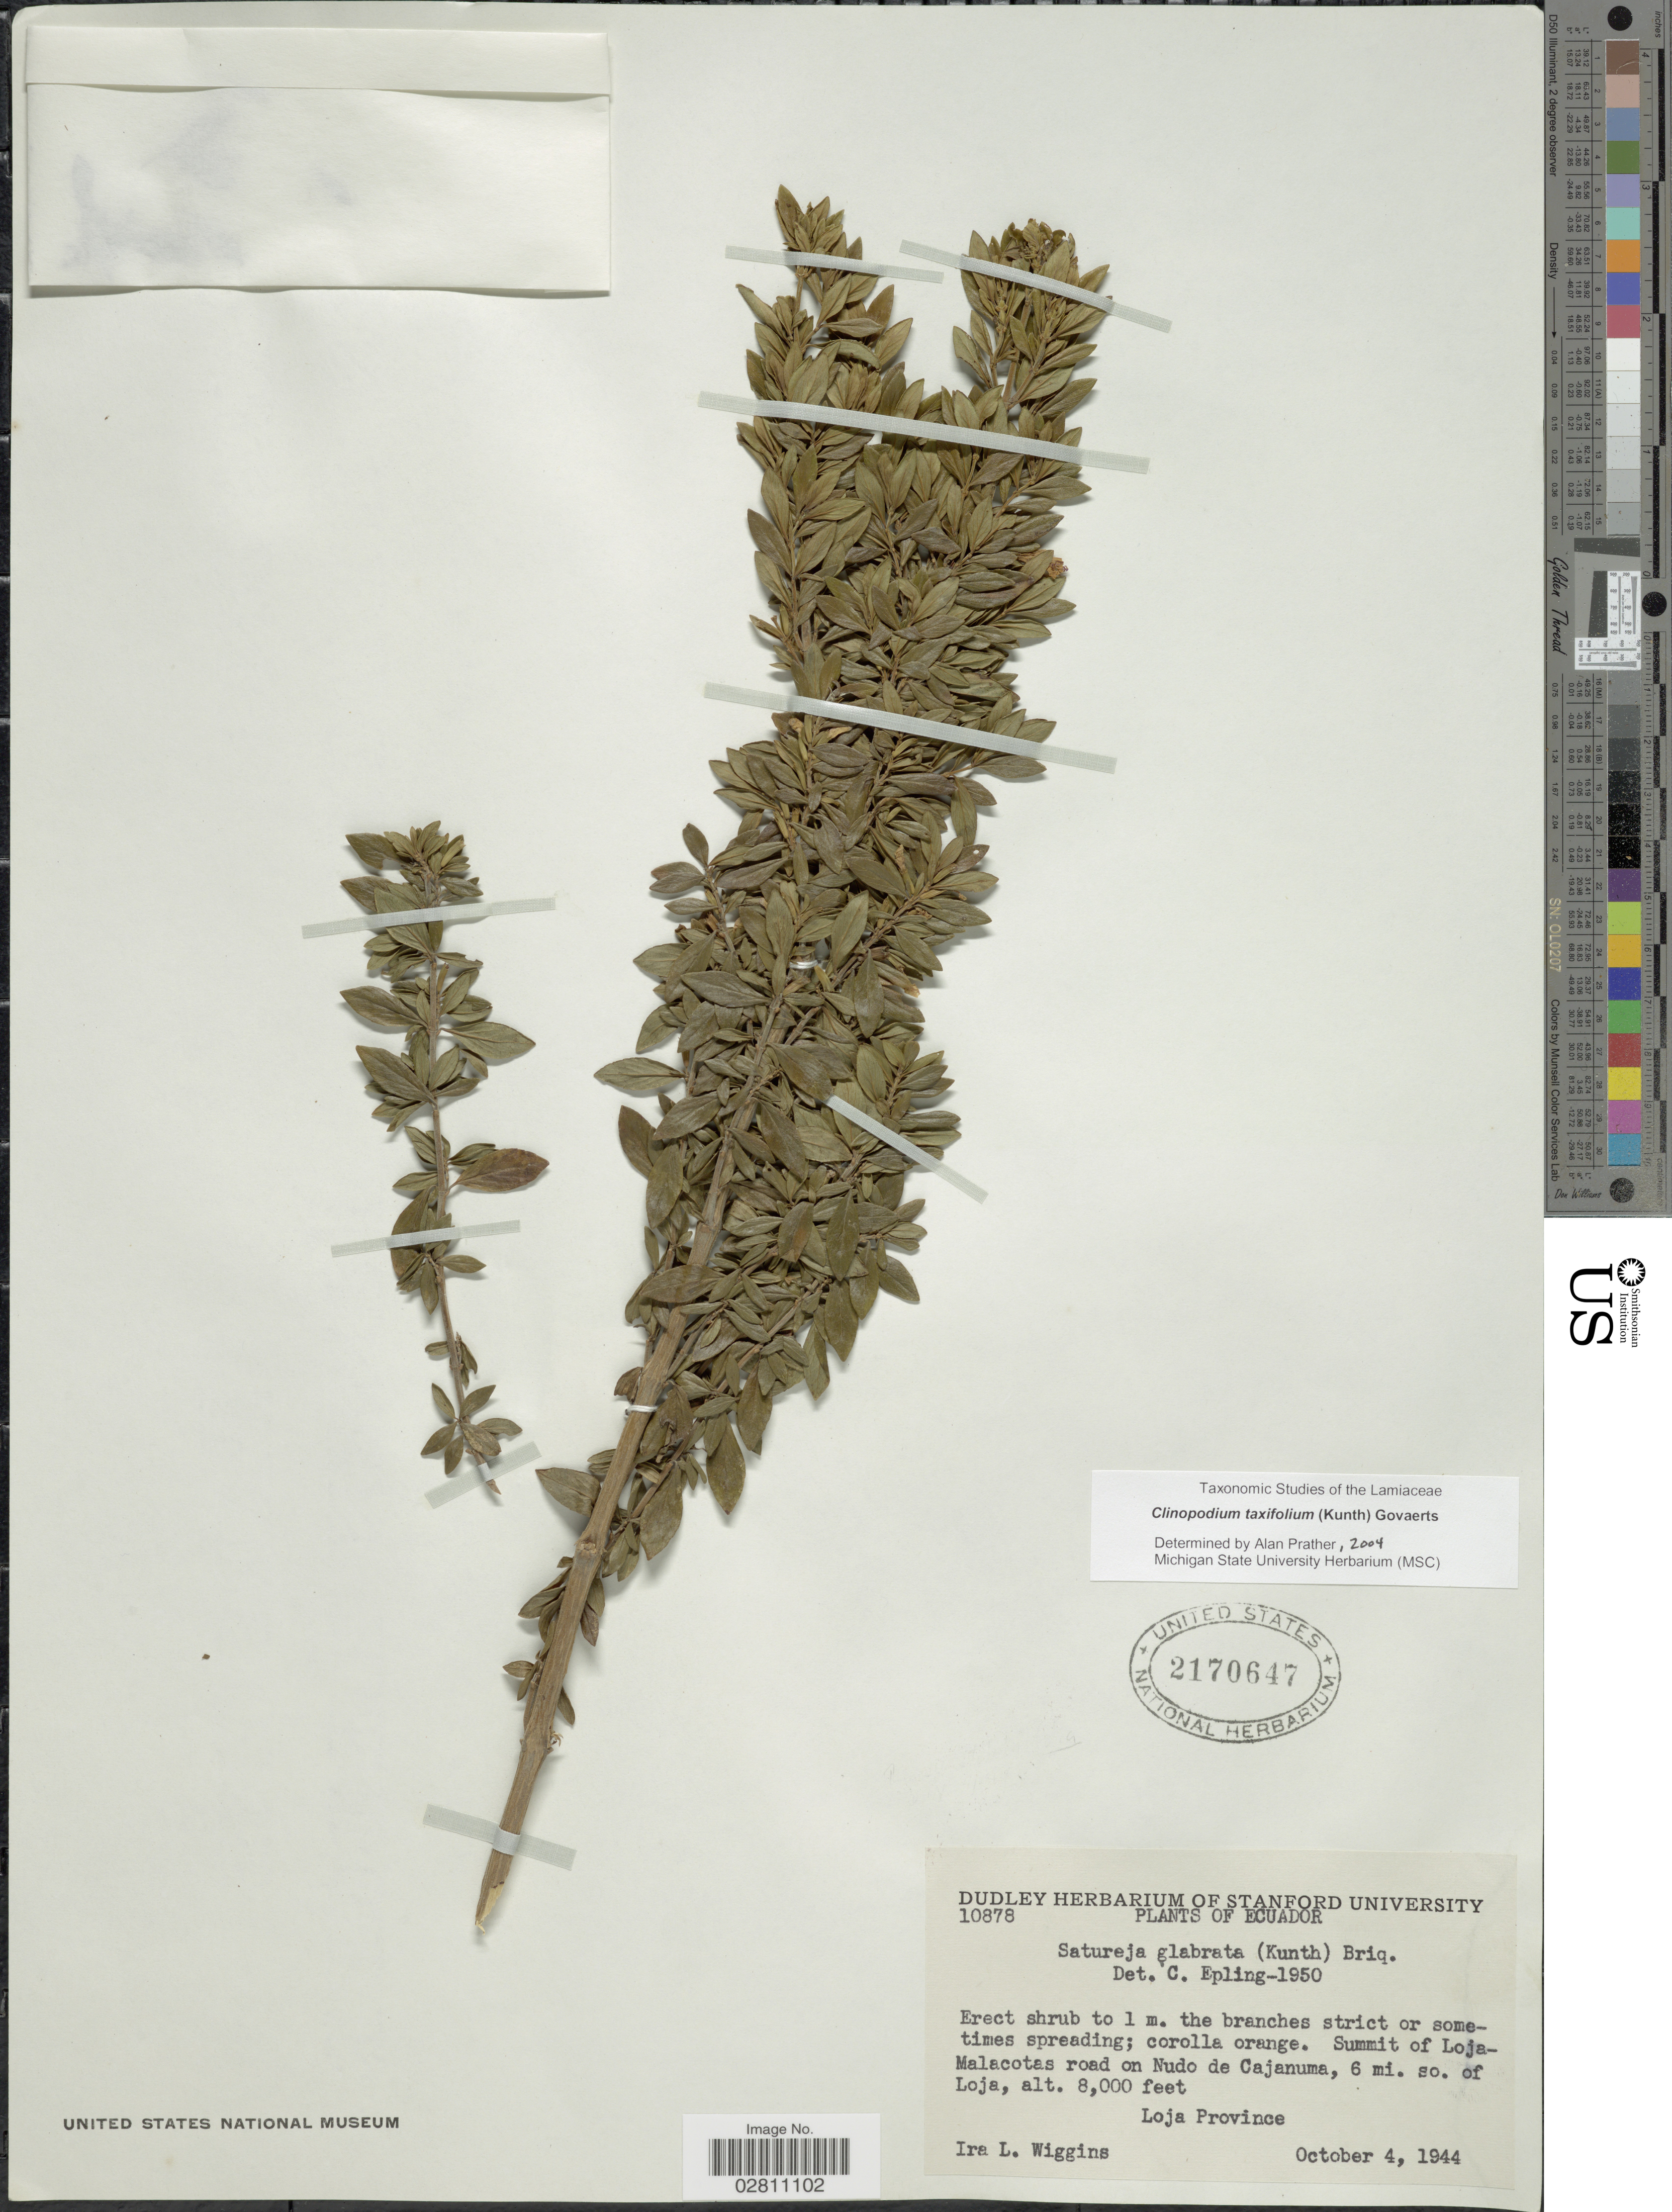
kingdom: Plantae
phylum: Tracheophyta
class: Magnoliopsida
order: Lamiales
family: Lamiaceae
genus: Clinopodium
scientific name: Clinopodium taxifolium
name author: (Kunth) Govaerts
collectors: I. L. Wiggins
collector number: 10878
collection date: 1944-10-04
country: Ecuador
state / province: Loja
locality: Summit of Loja-Malacotas road on Nudo de Cajanuma, 6 mi. so of Loja. Loja Province.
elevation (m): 2438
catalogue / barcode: US 2170647